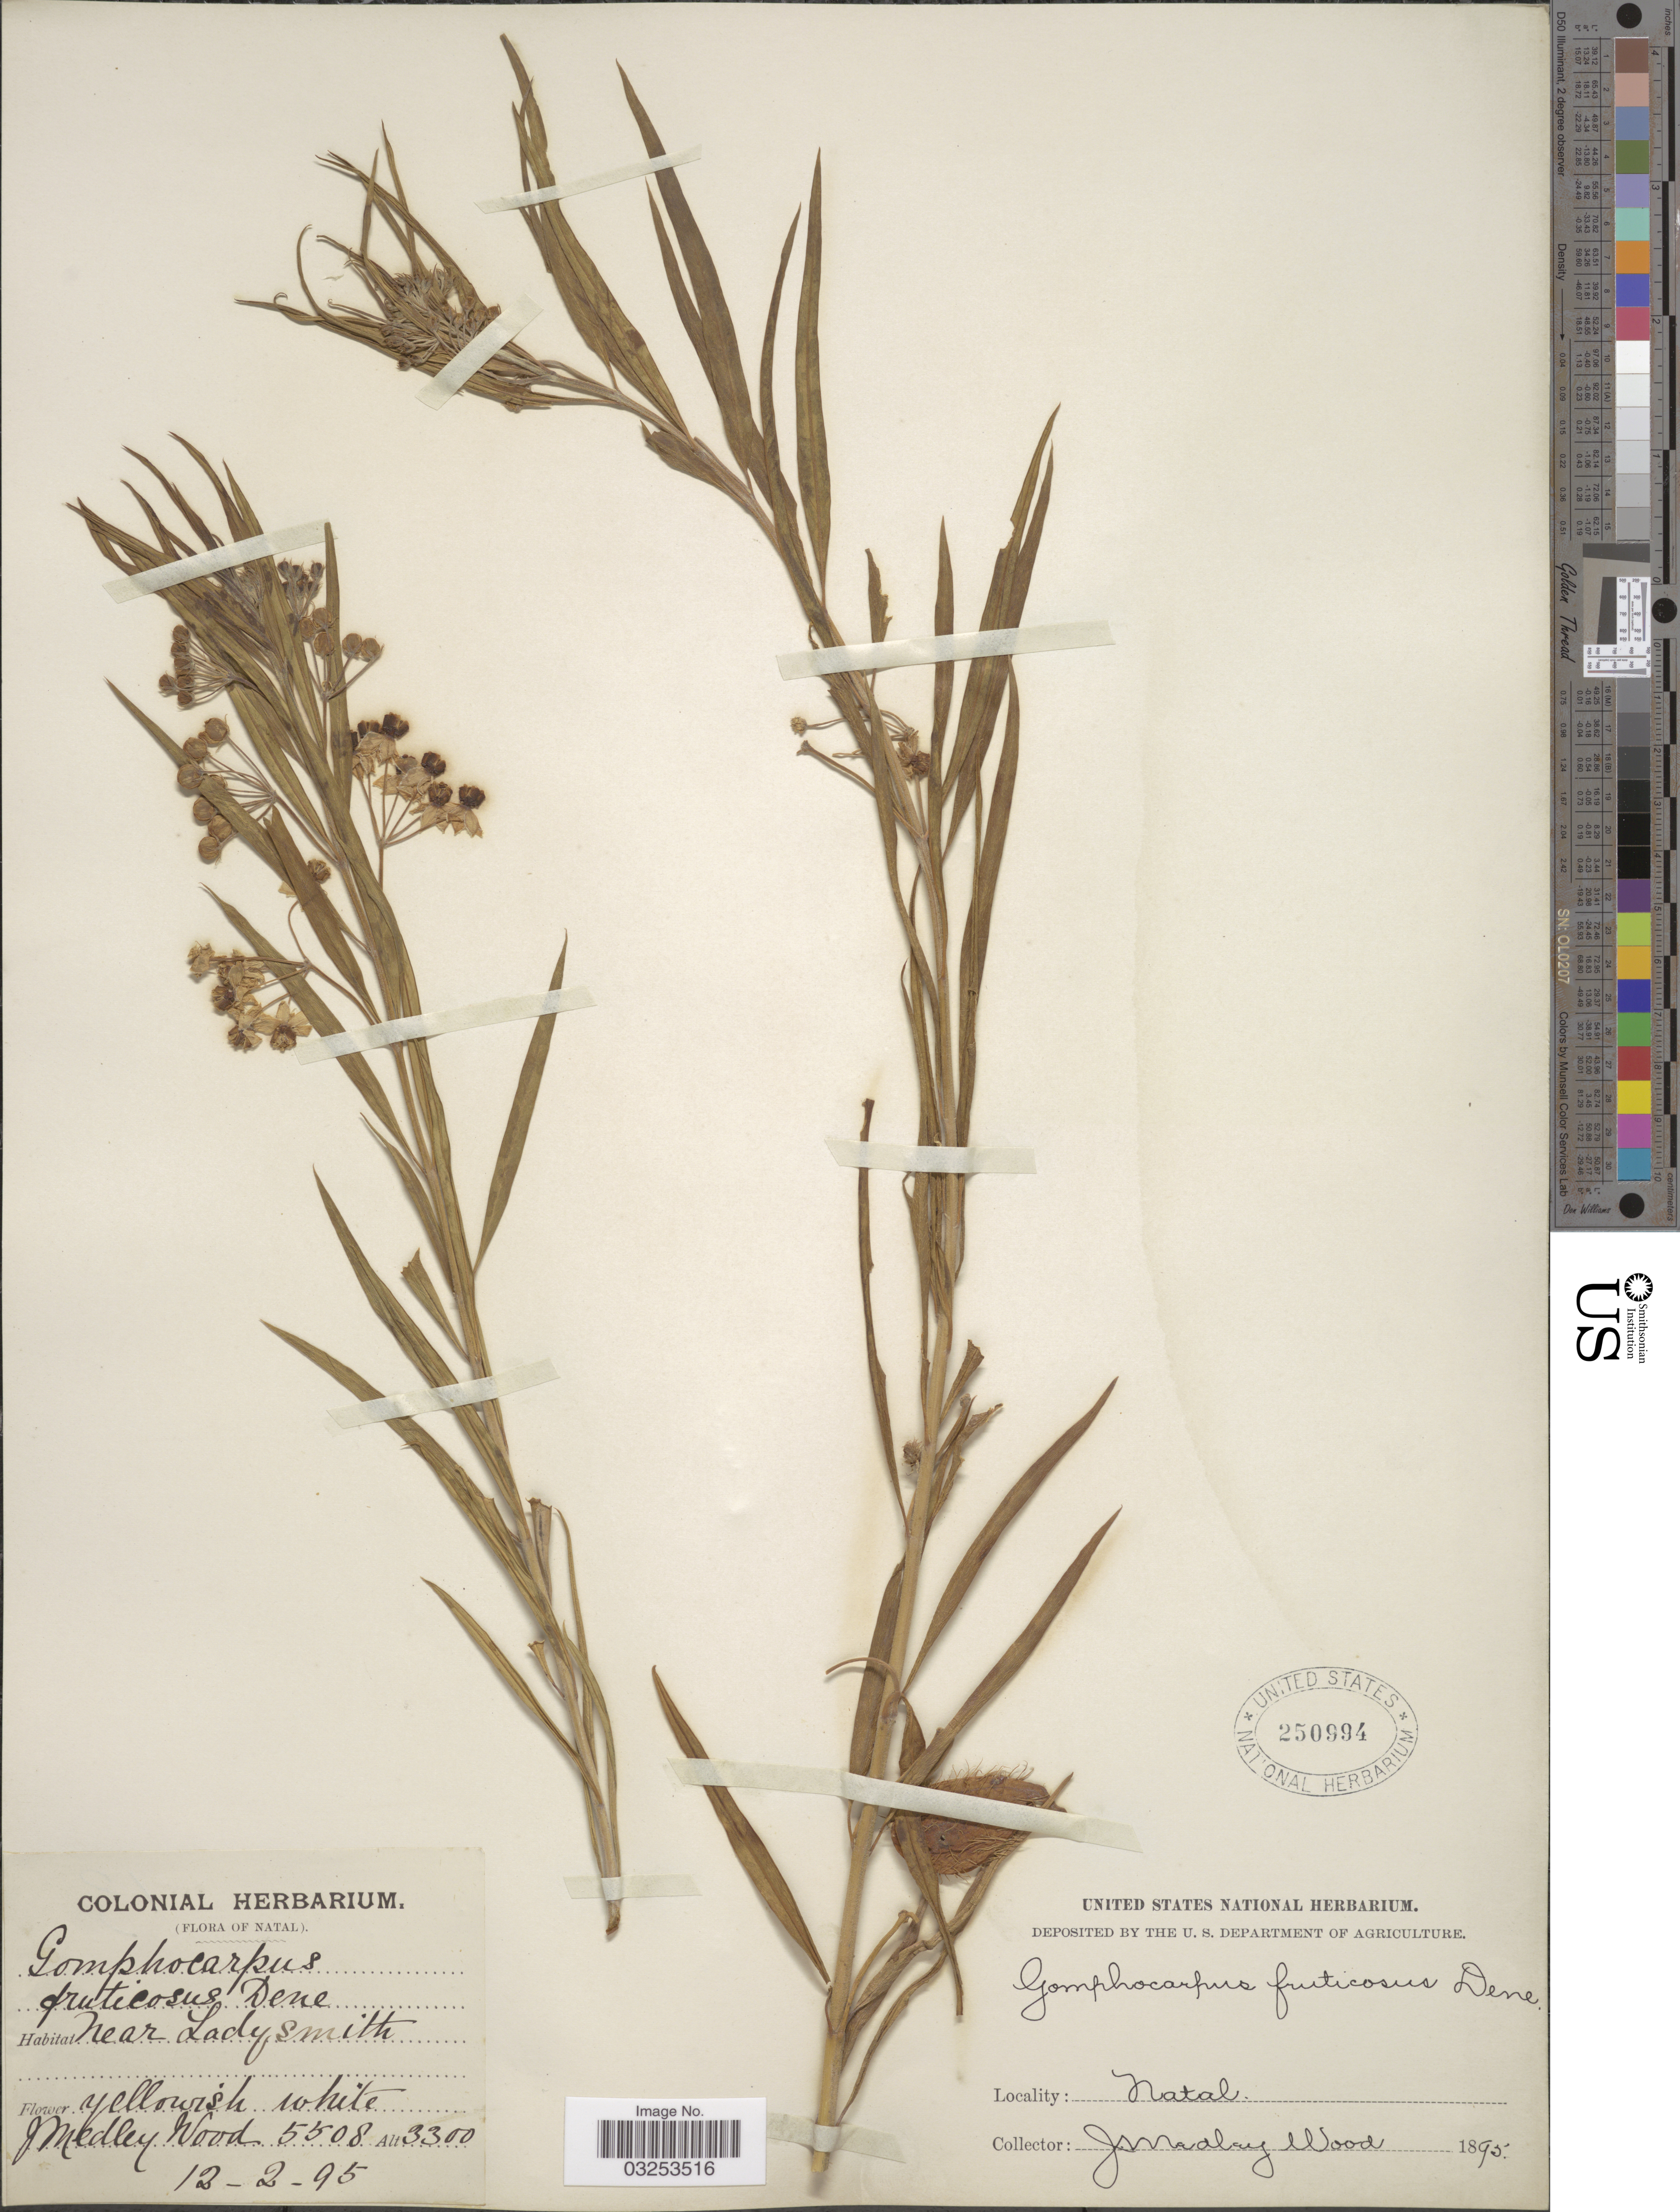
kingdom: Plantae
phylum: Tracheophyta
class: Magnoliopsida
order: Gentianales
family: Apocynaceae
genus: Gomphocarpus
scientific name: Gomphocarpus fruticosus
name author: (L.) W.T. Aiton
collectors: J. Medley Wood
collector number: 5508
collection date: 1895-02-12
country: South Africa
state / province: KwaZulu-Natal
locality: Near Ladysmith. Natal.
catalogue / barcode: US 250994